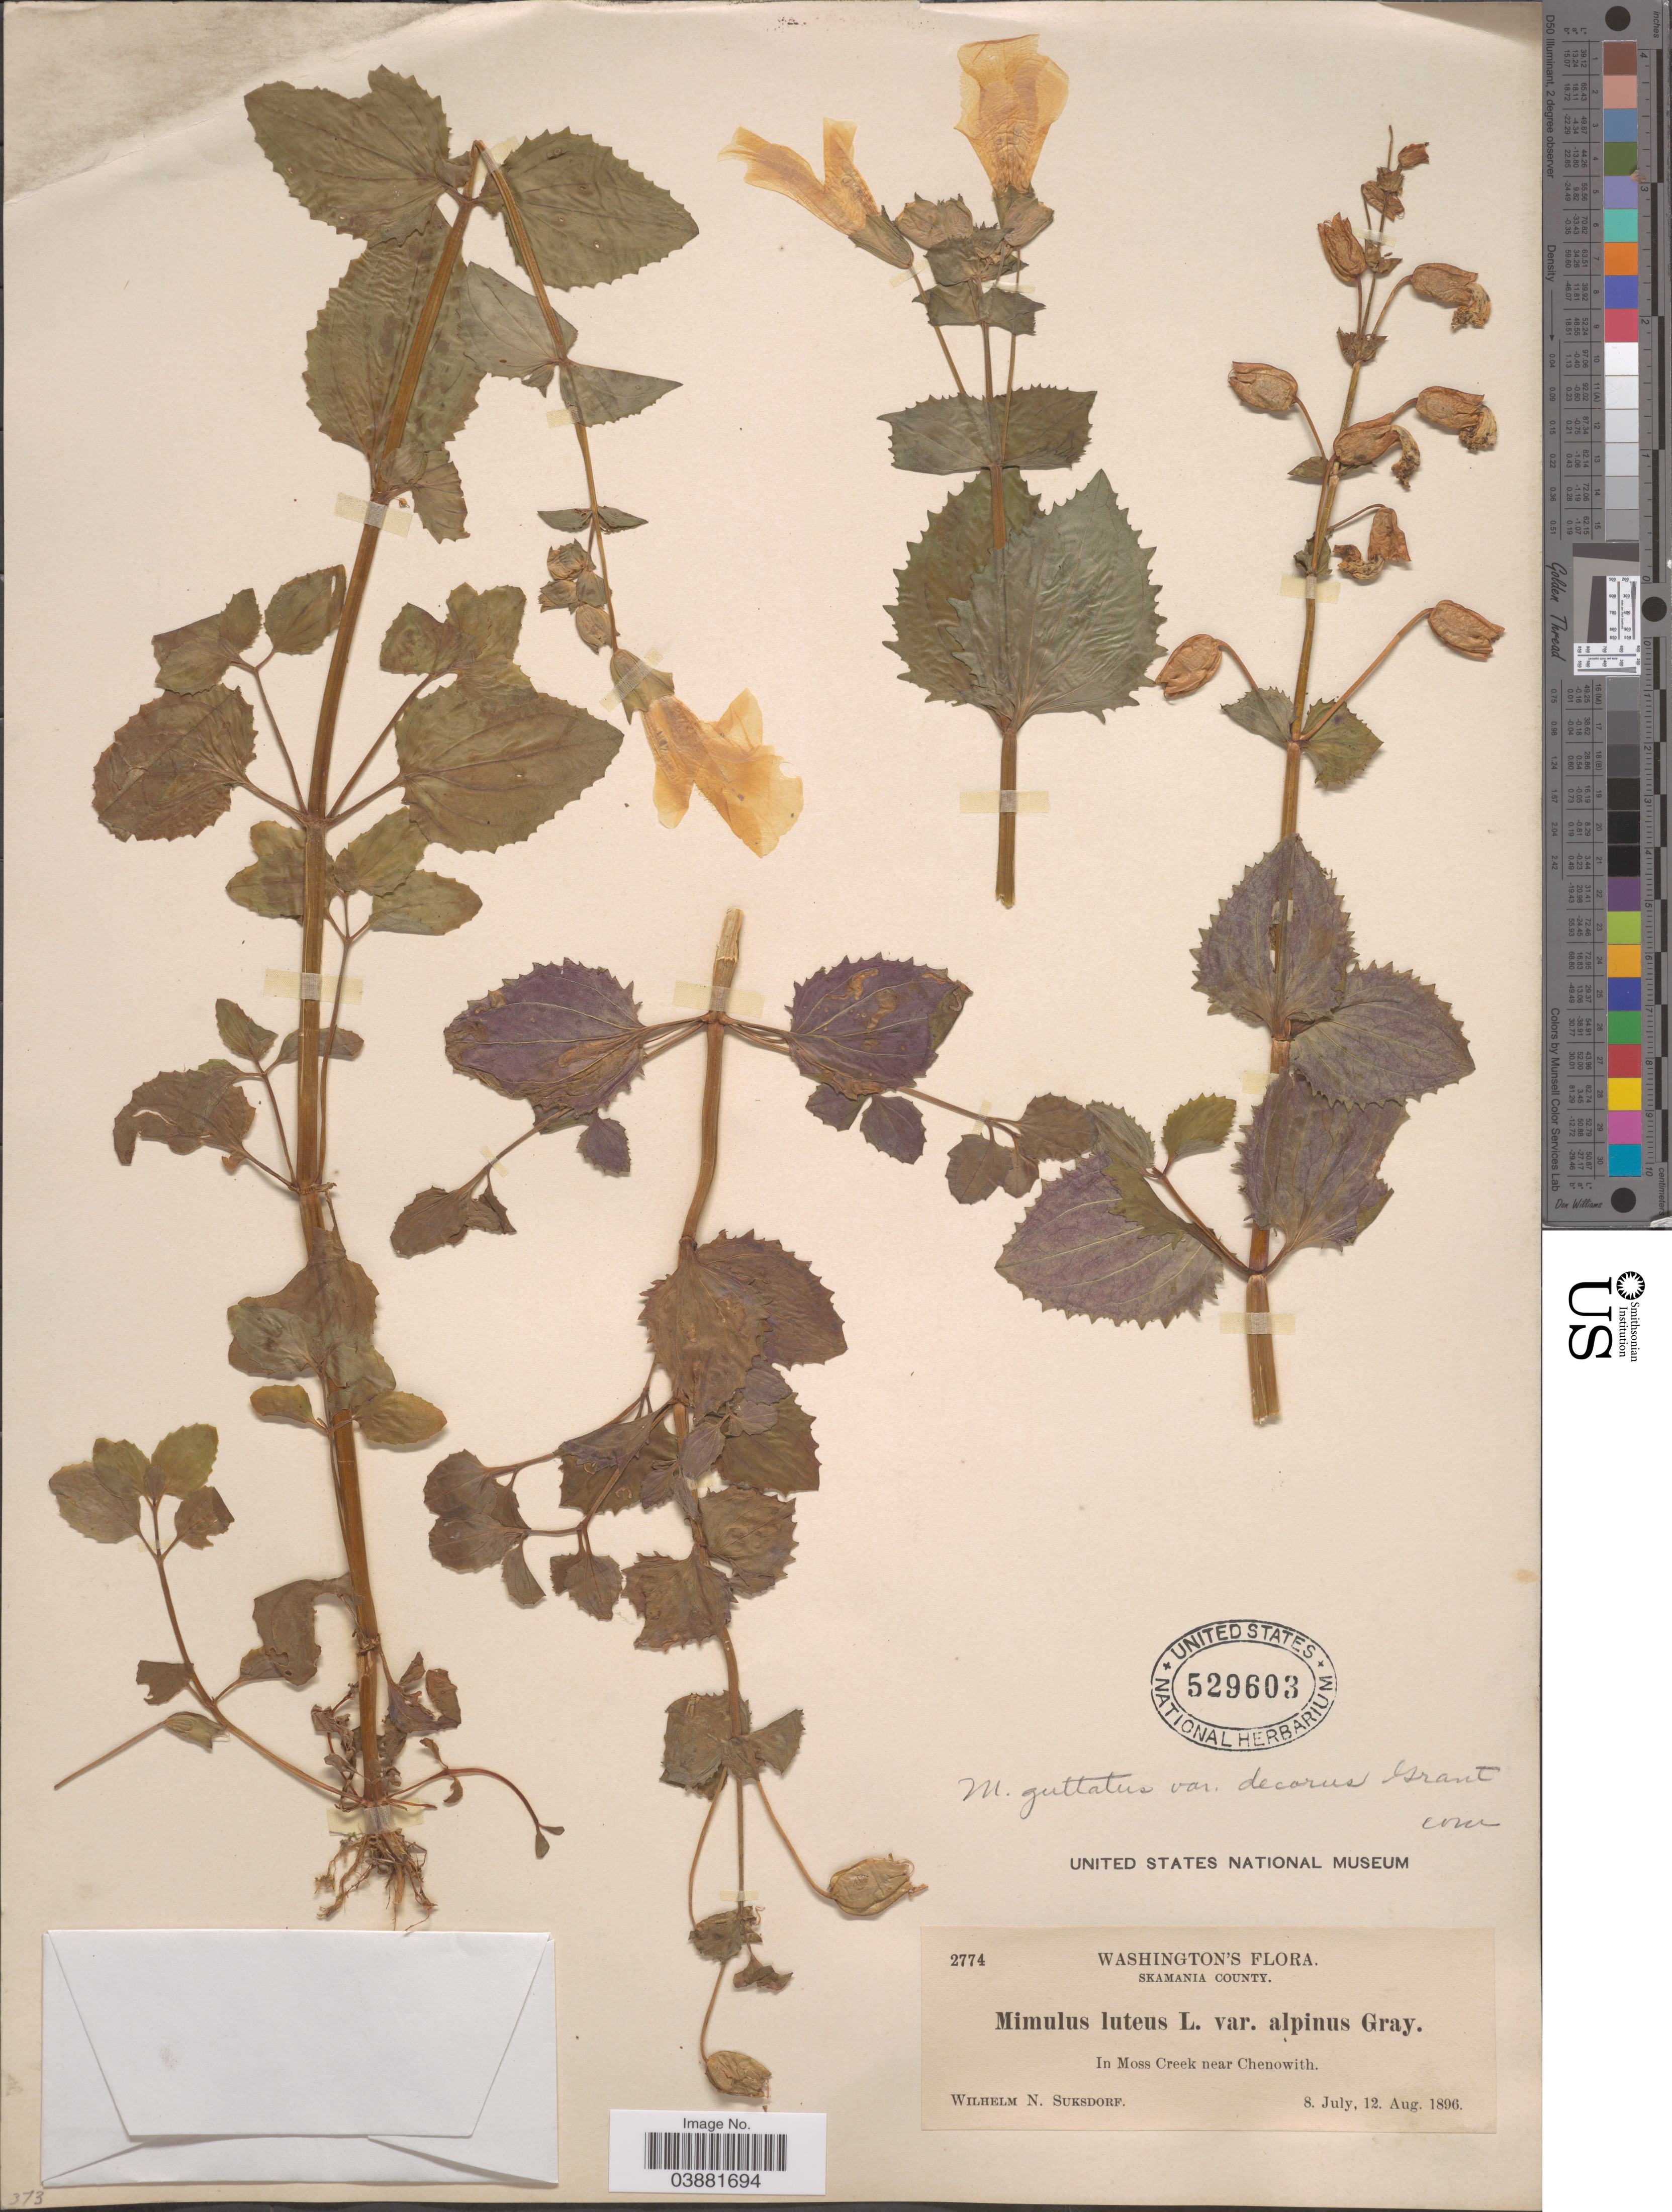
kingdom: Plantae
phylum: Tracheophyta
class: Magnoliopsida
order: Lamiales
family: Phrymaceae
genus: Mimulus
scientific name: Mimulus guttatus var. decorus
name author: A.L. Grant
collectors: W. N. Suksdorf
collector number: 2774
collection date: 1896-07-08/1896-08-12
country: United States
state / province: Washington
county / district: Skamania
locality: Skamania County. In Moss Creek near Chenowith.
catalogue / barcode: US 529603